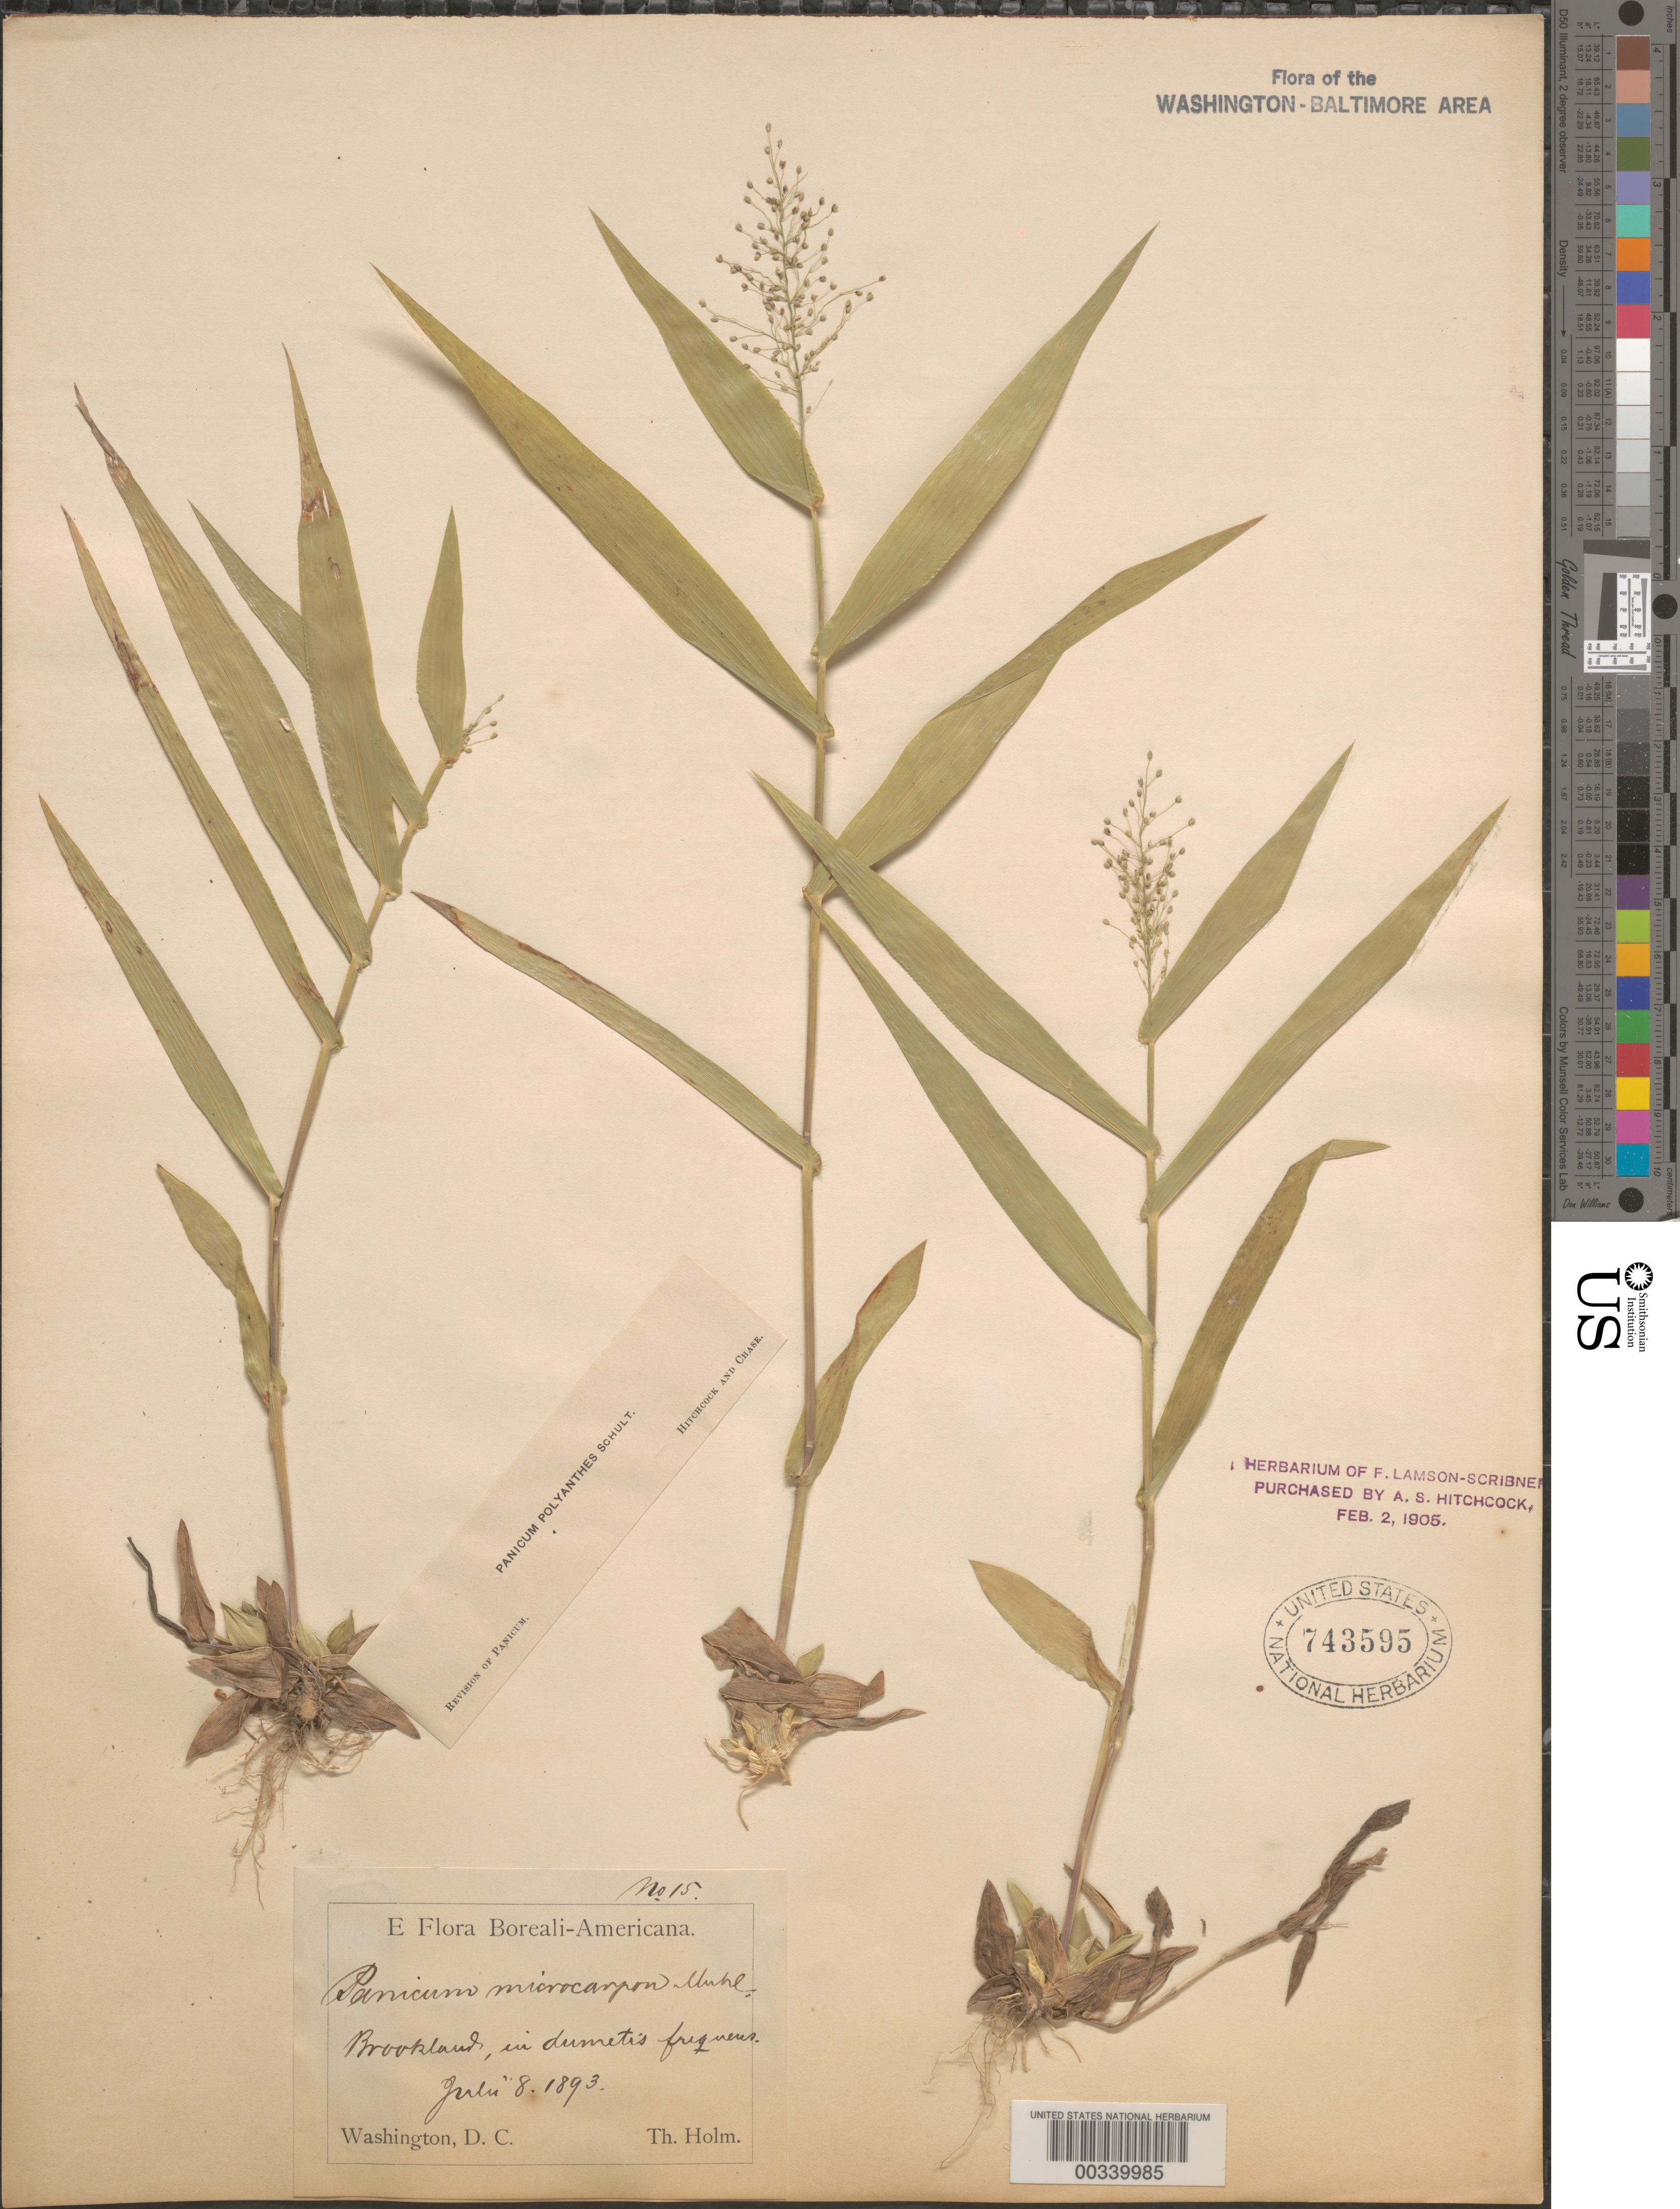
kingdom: Plantae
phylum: Tracheophyta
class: Liliopsida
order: Poales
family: Poaceae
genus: Dichanthelium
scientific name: Dichanthelium sphaerocarpon var. isophyllum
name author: (Scribn.) Gould & C.A. Clark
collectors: T. Holm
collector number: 15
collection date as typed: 08 Jul 1893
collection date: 1893-07-08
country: United States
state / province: District of Columbia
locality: Brookland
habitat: In Dumetis frequens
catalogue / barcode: US 743595